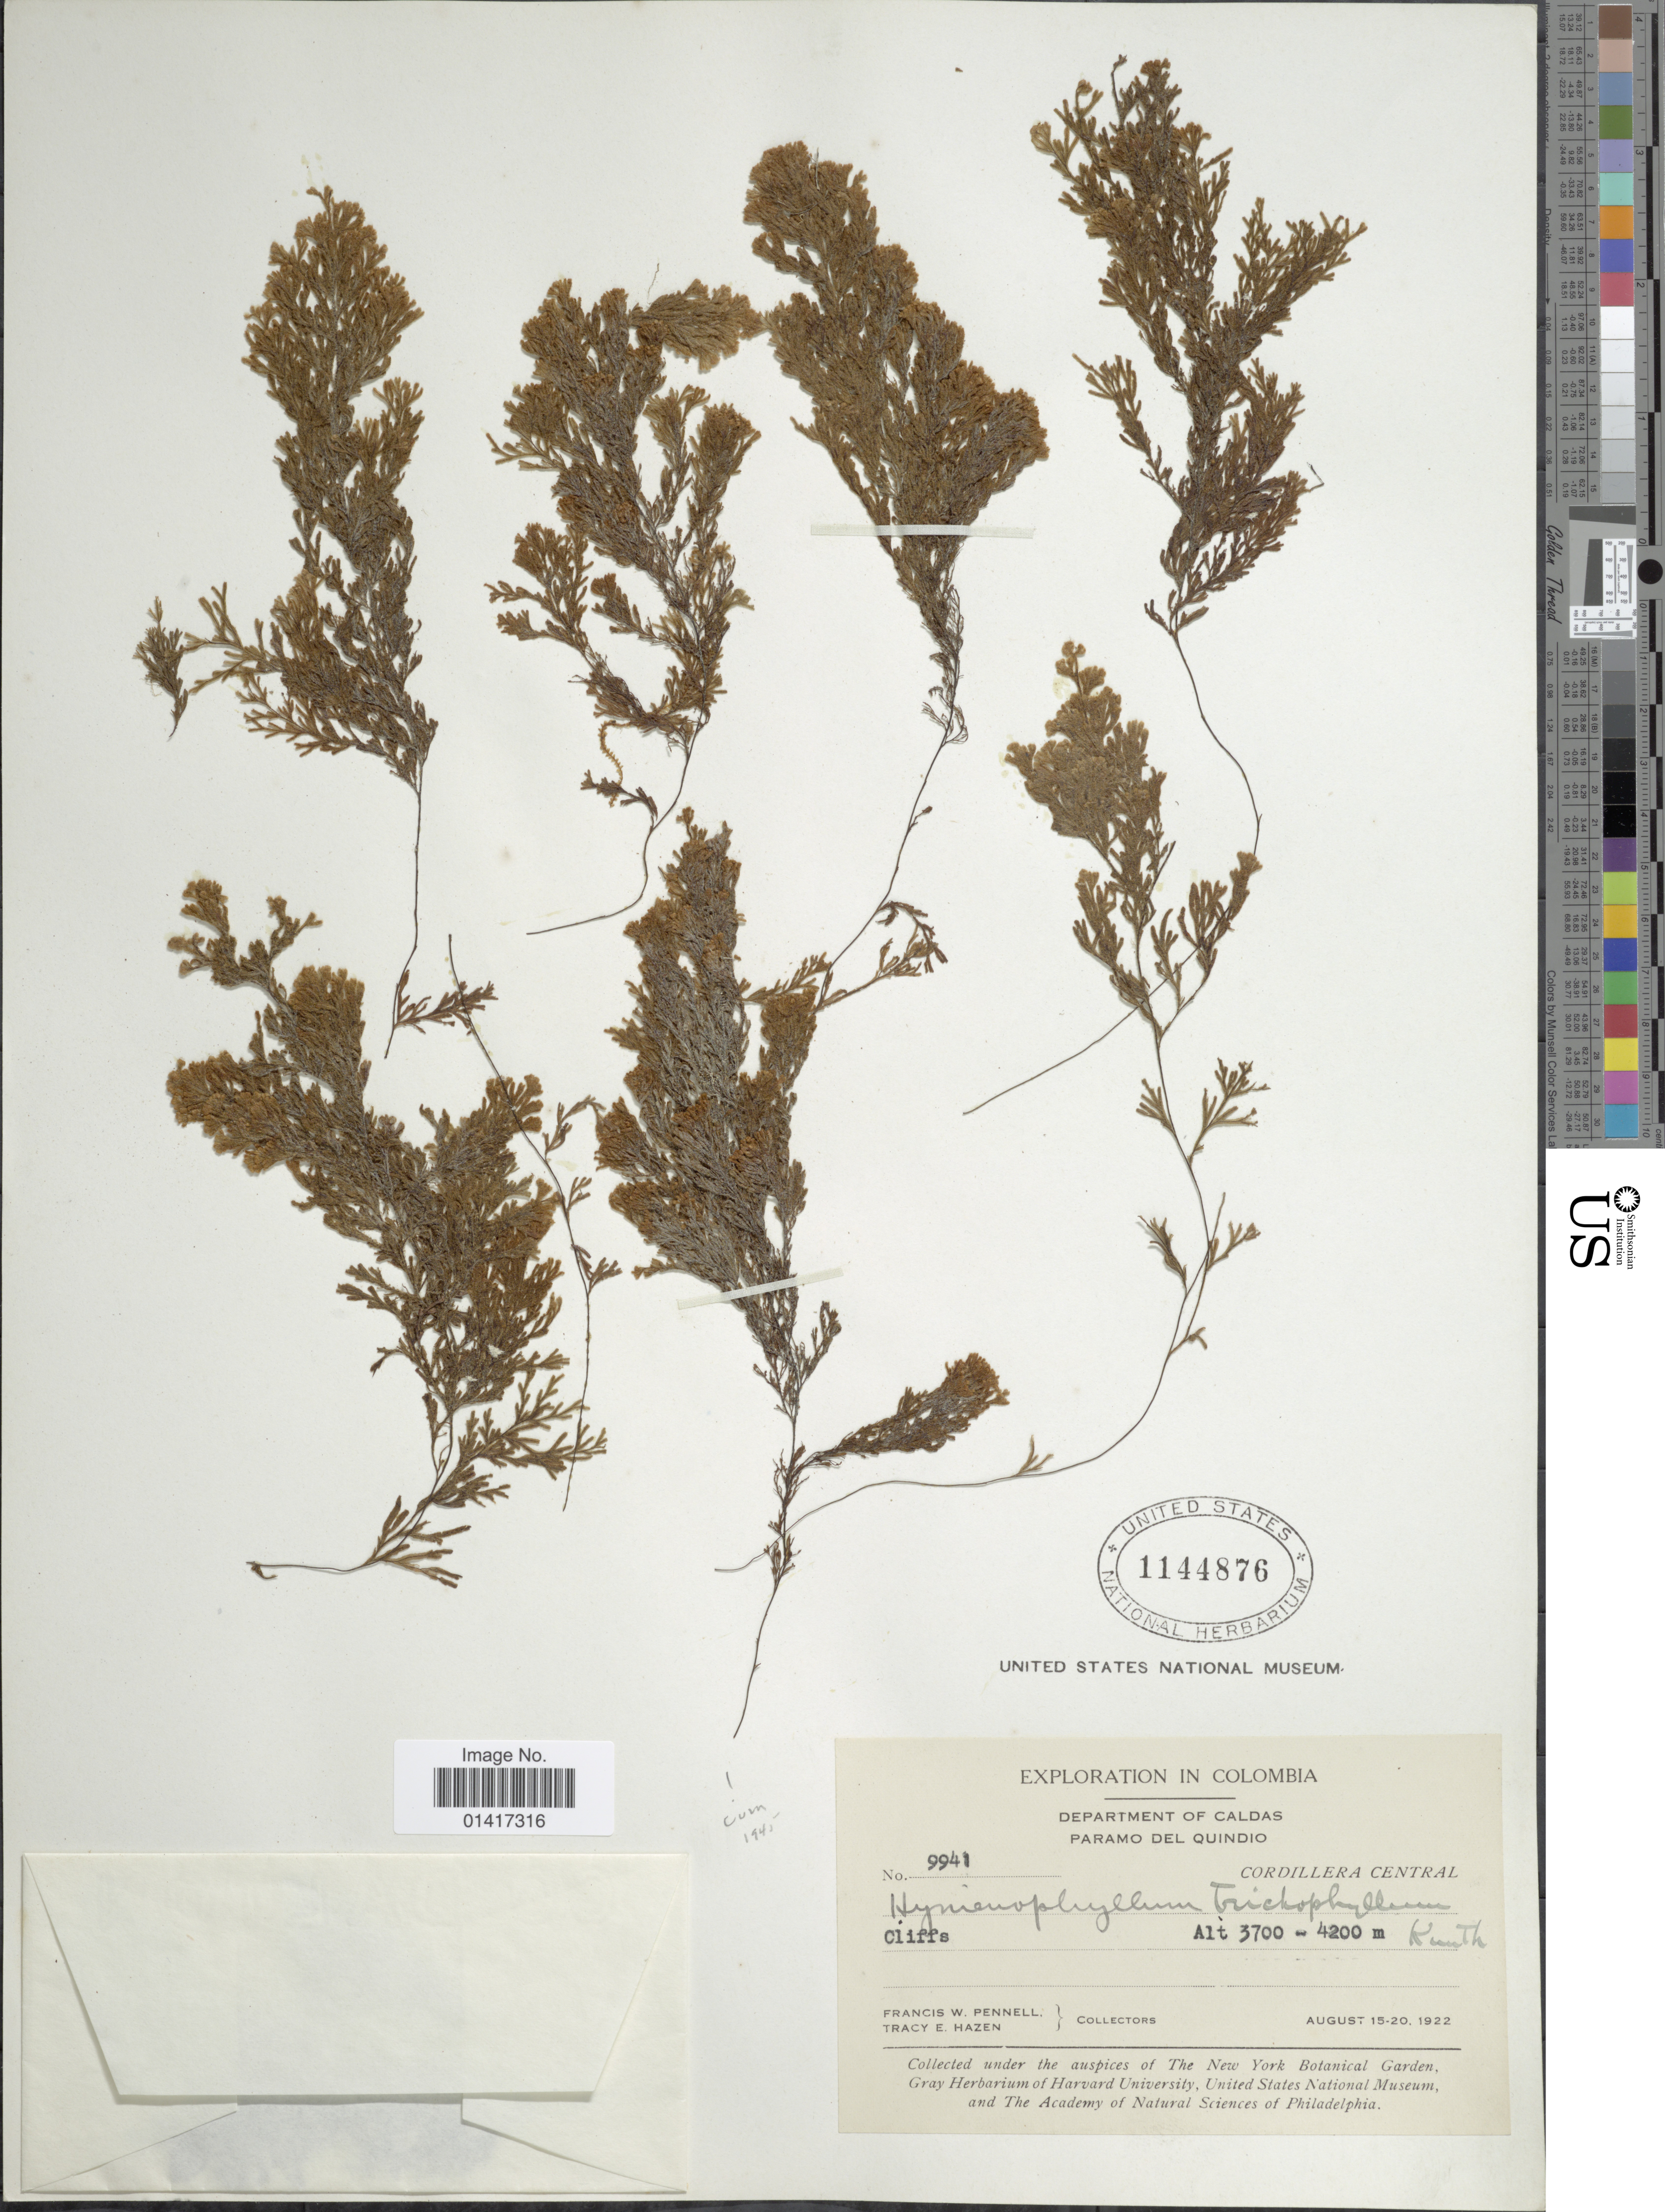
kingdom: Plantae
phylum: Tracheophyta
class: Polypodiopsida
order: Hymenophyllales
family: Hymenophyllaceae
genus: Hymenophyllum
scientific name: Hymenophyllum trichophyllum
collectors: F. W. Pennell & T. E. Hazen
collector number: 9941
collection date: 1922-08-15/1922-08-20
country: Colombia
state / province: Caldas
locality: Department of Caldas, Paramo del Quindo. Cordillera Central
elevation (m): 3700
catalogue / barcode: US 1144876